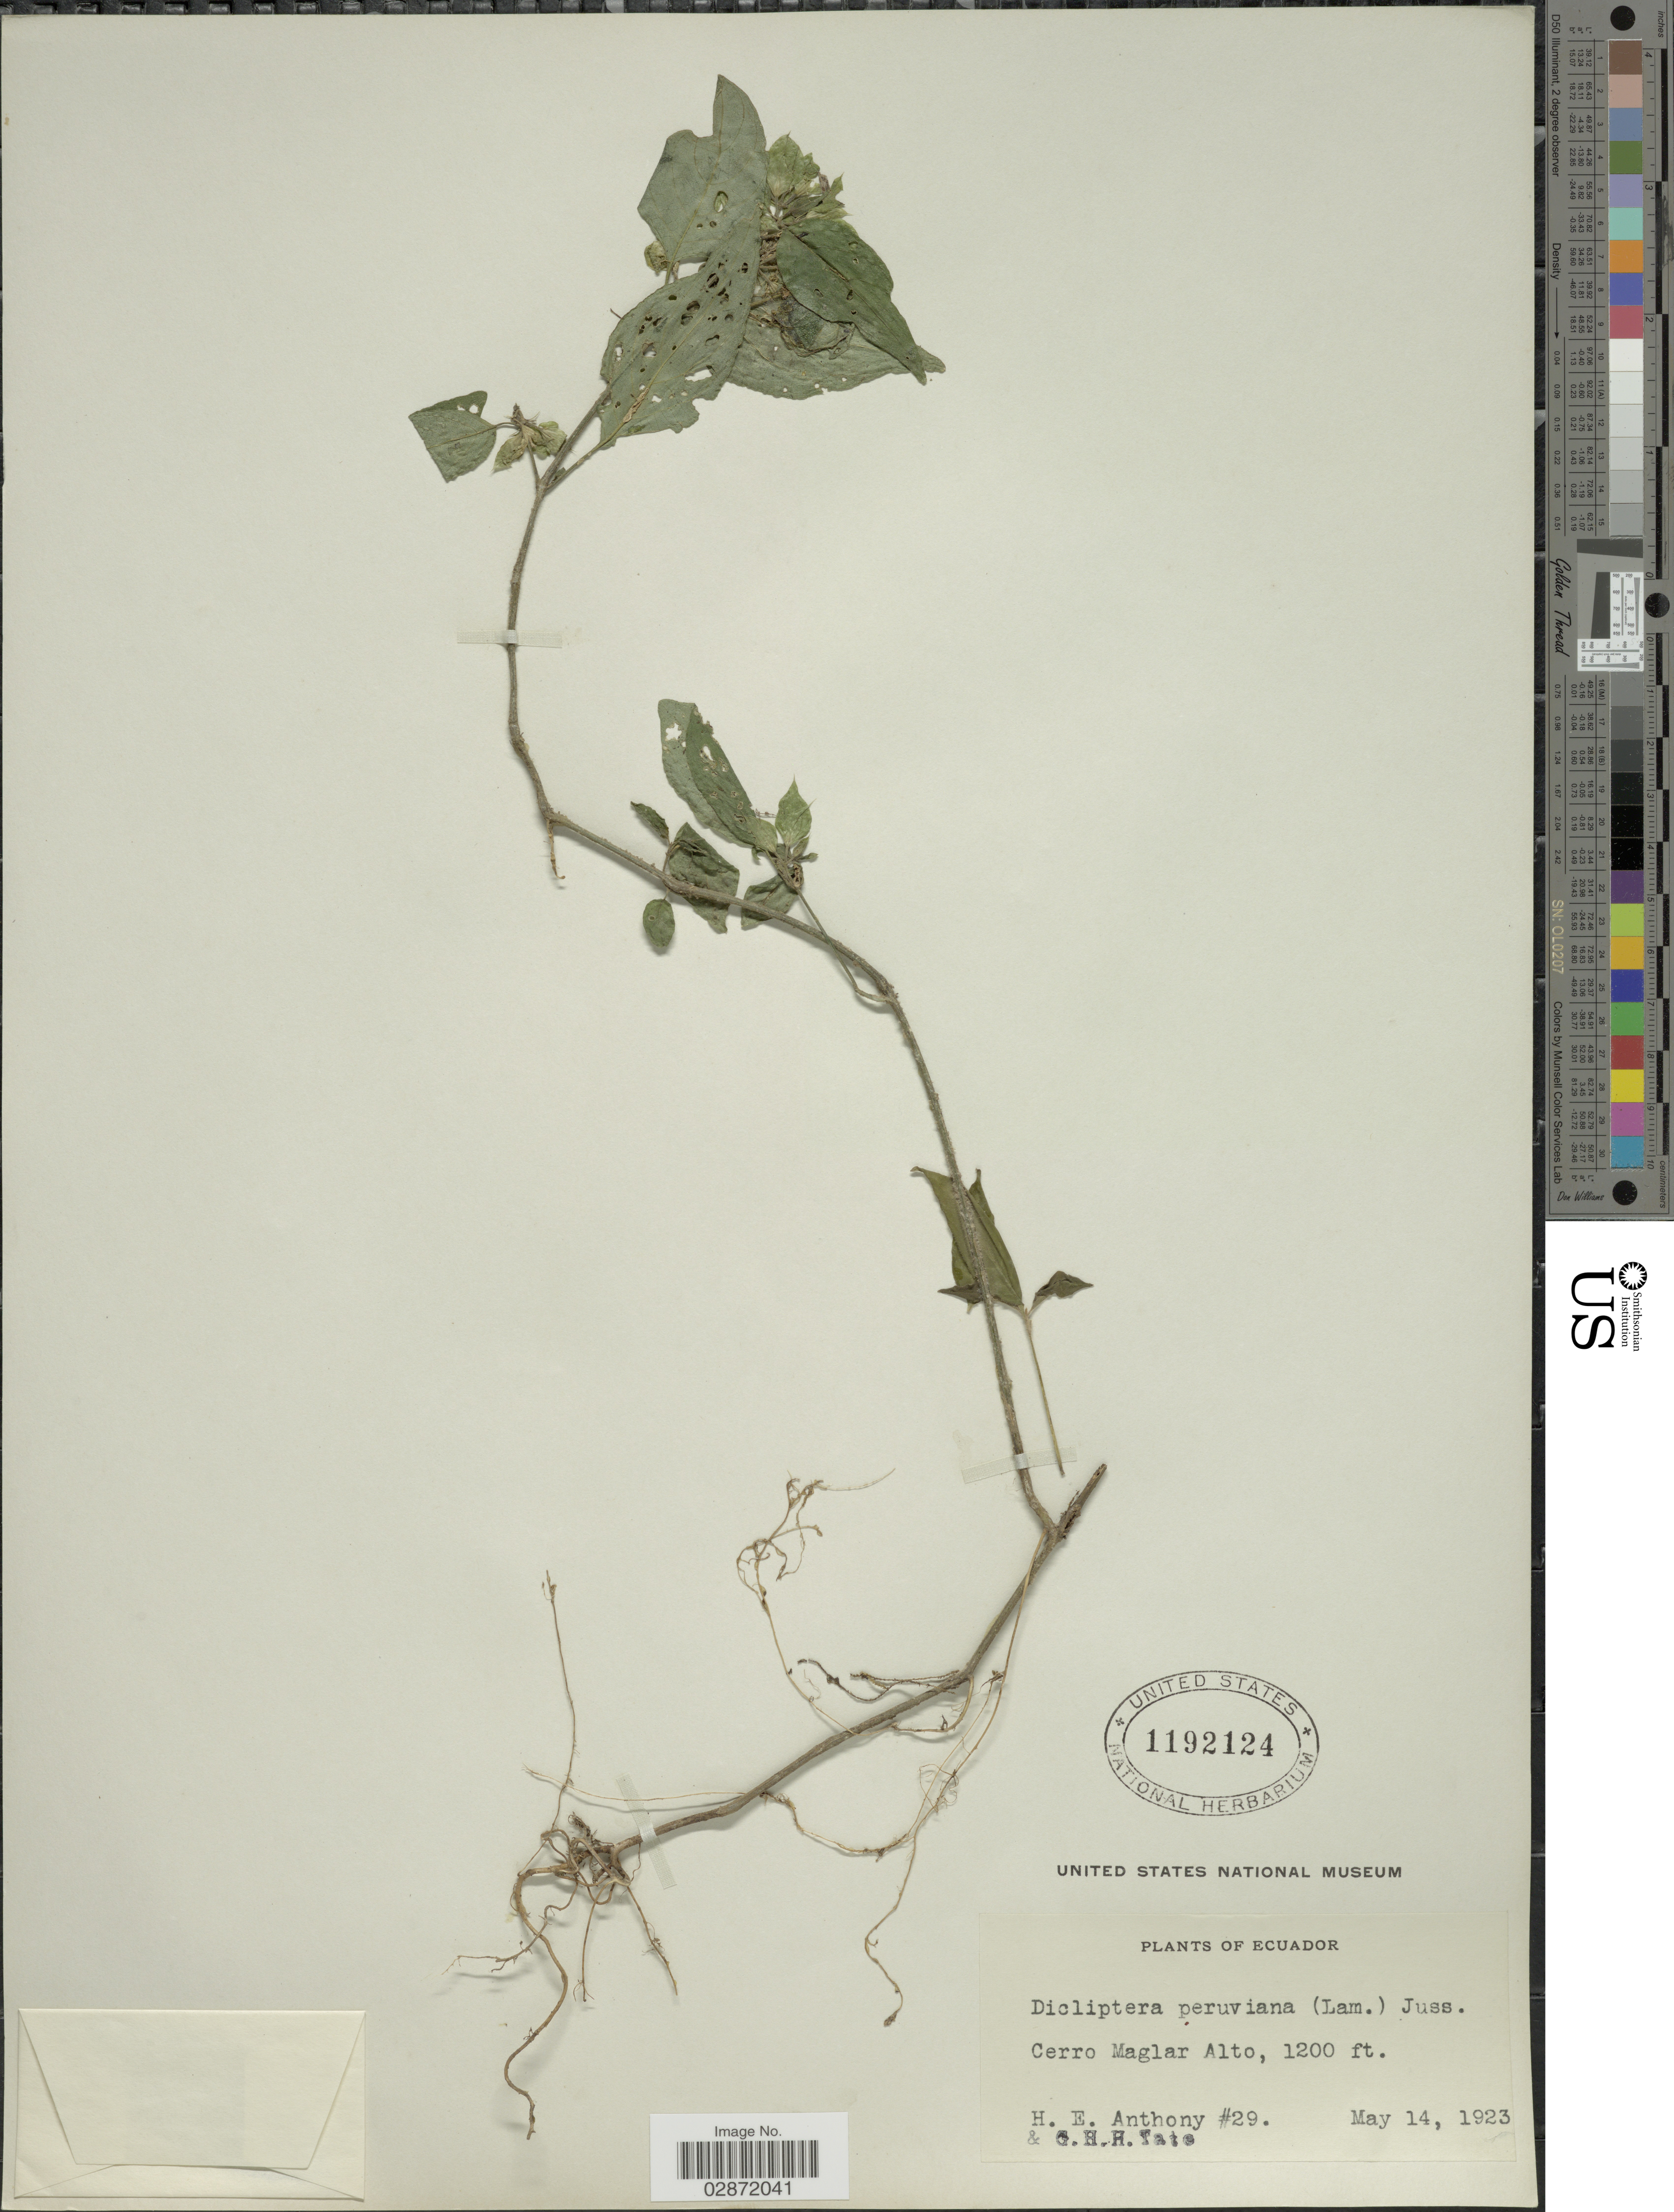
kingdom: Plantae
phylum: Tracheophyta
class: Magnoliopsida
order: Lamiales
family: Acanthaceae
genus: Dicliptera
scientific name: Dicliptera peruviana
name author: (Ruiz & Pav.) Juss.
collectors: H. E. Anthony & G. H. H.Tate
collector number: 29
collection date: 1923-05-14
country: Ecuador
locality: Cerro Maglar Alto.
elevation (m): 366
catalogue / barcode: US 1192124